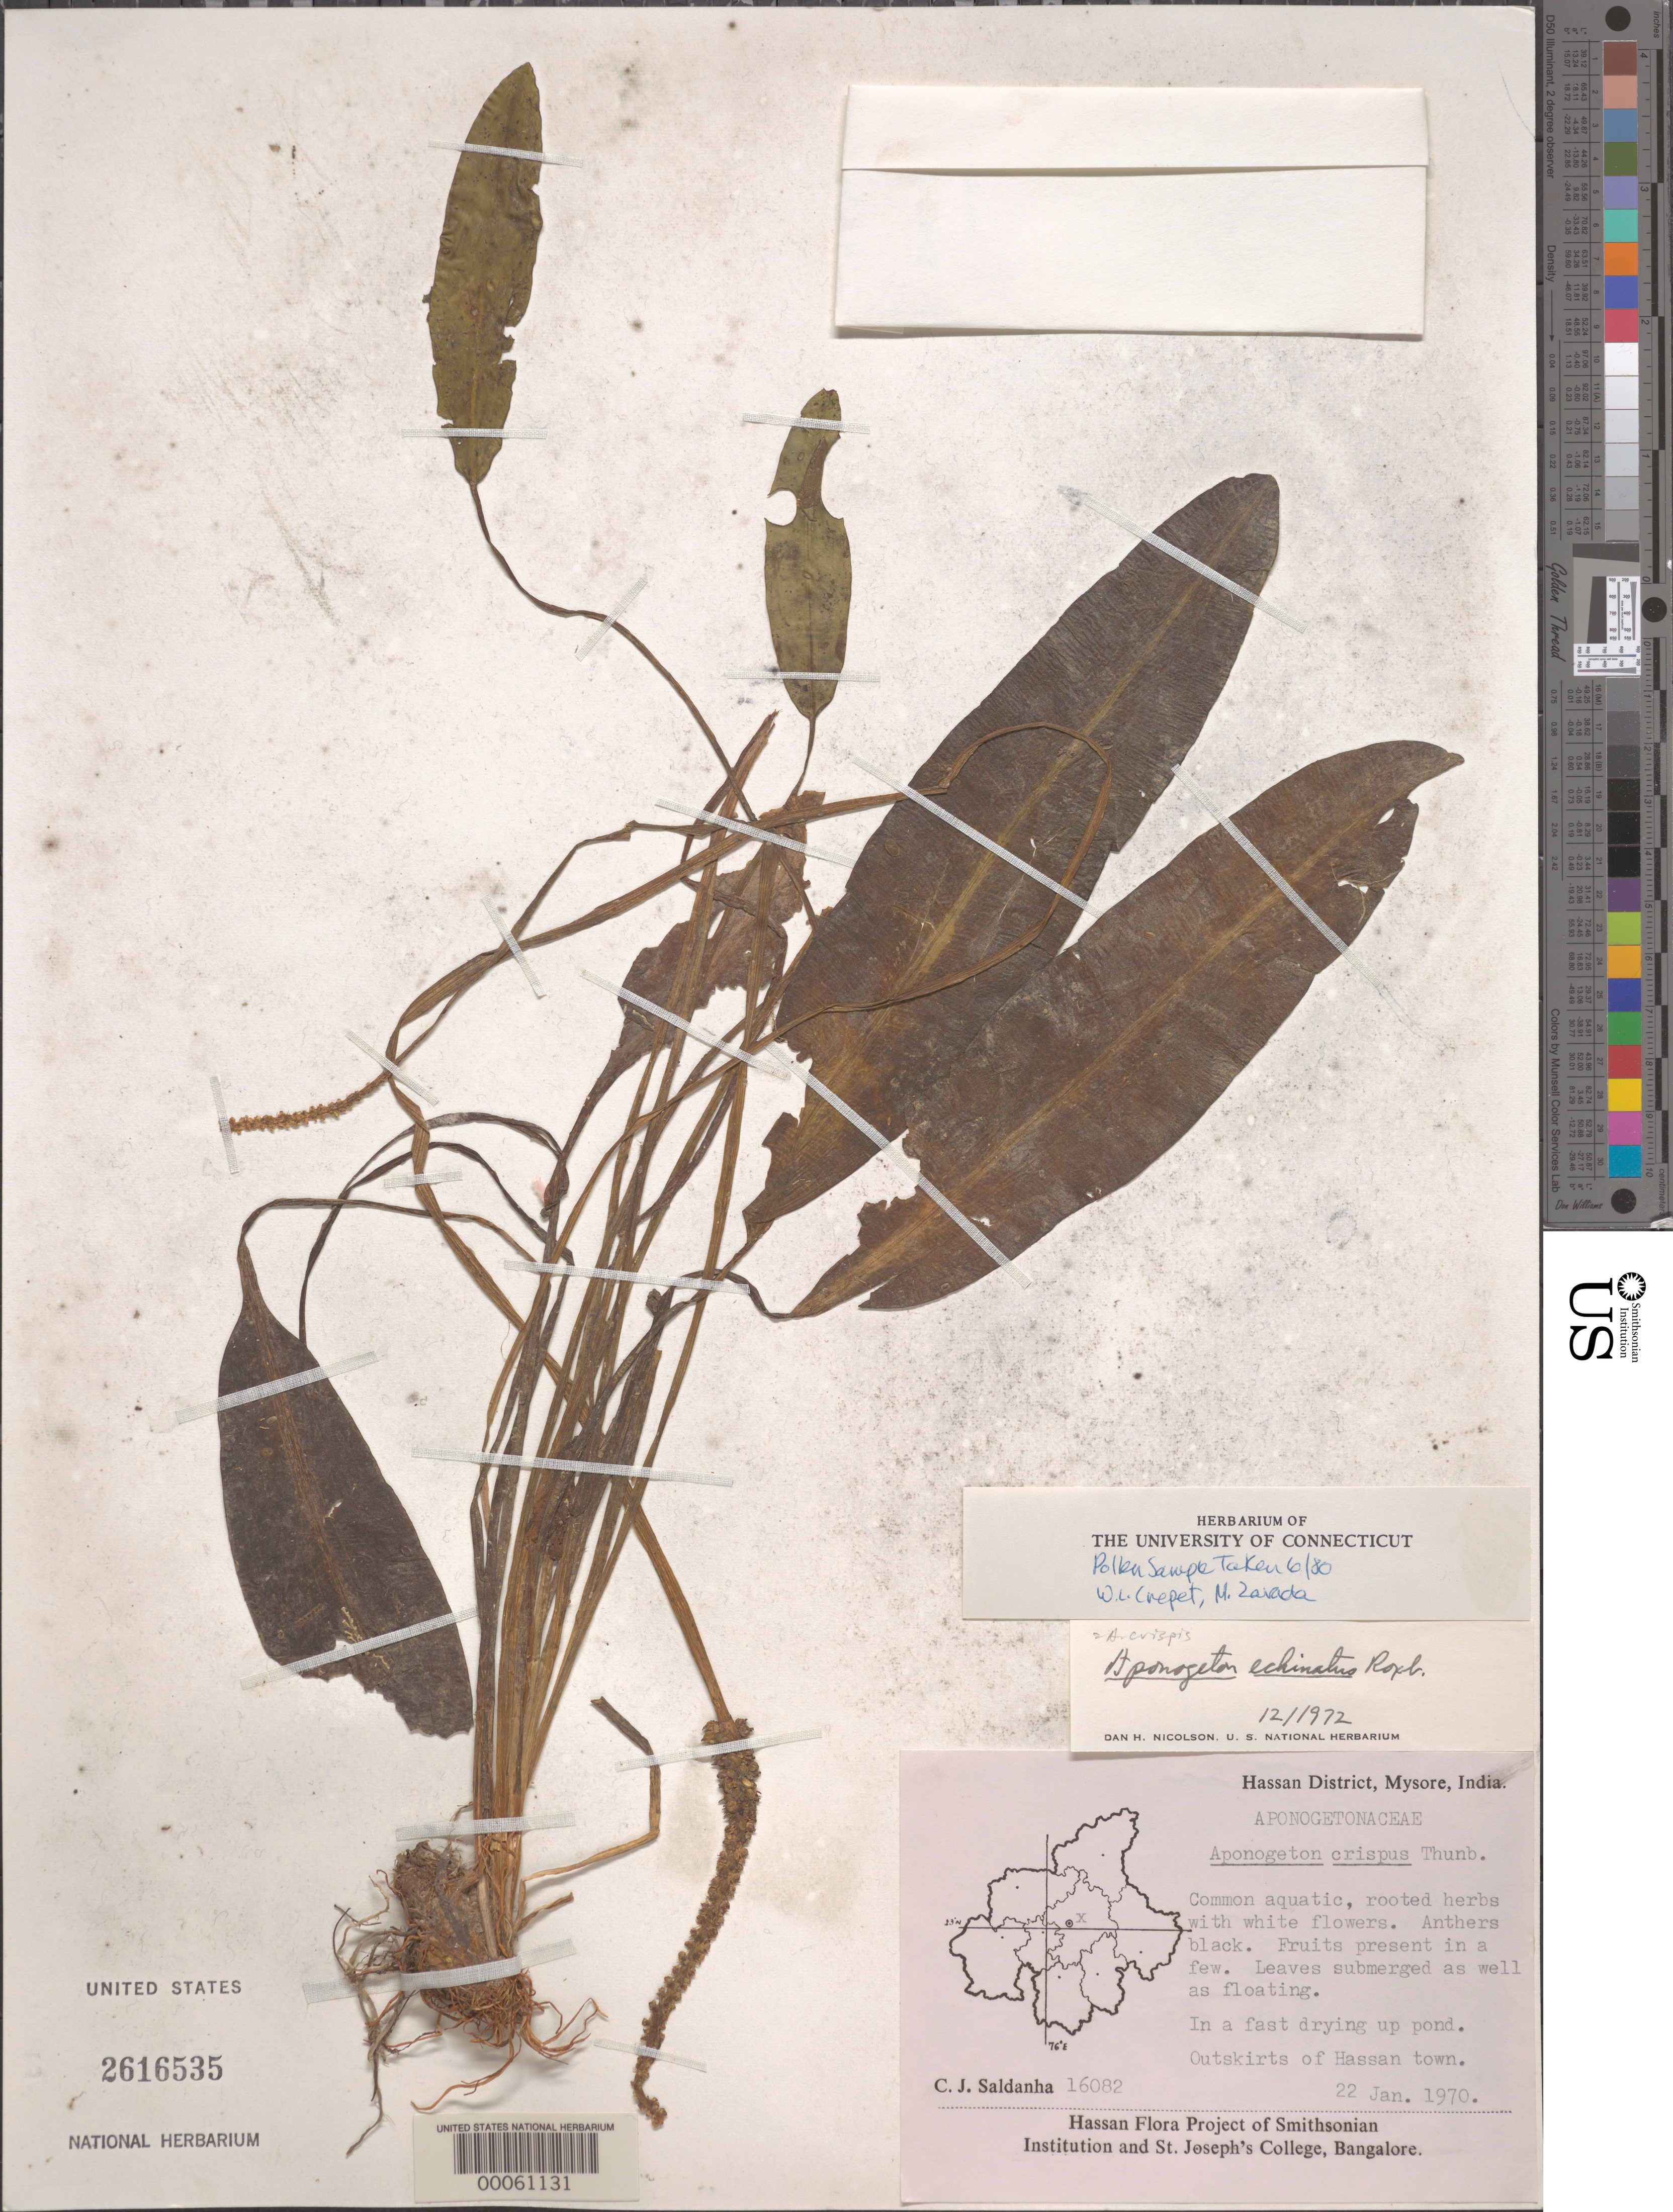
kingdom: Plantae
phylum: Tracheophyta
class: Liliopsida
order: Alismatales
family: Aponogetonaceae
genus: Aponogeton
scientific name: Aponogeton echinatus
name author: Roxb.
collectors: C. J. Saldanha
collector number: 16082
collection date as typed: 22 Jan 1970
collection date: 1970-01-22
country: India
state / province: Karnataka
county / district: Hassan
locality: Outskirts of hassan town, mysore state [mysore state = karnataka.]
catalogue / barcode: US 2616535